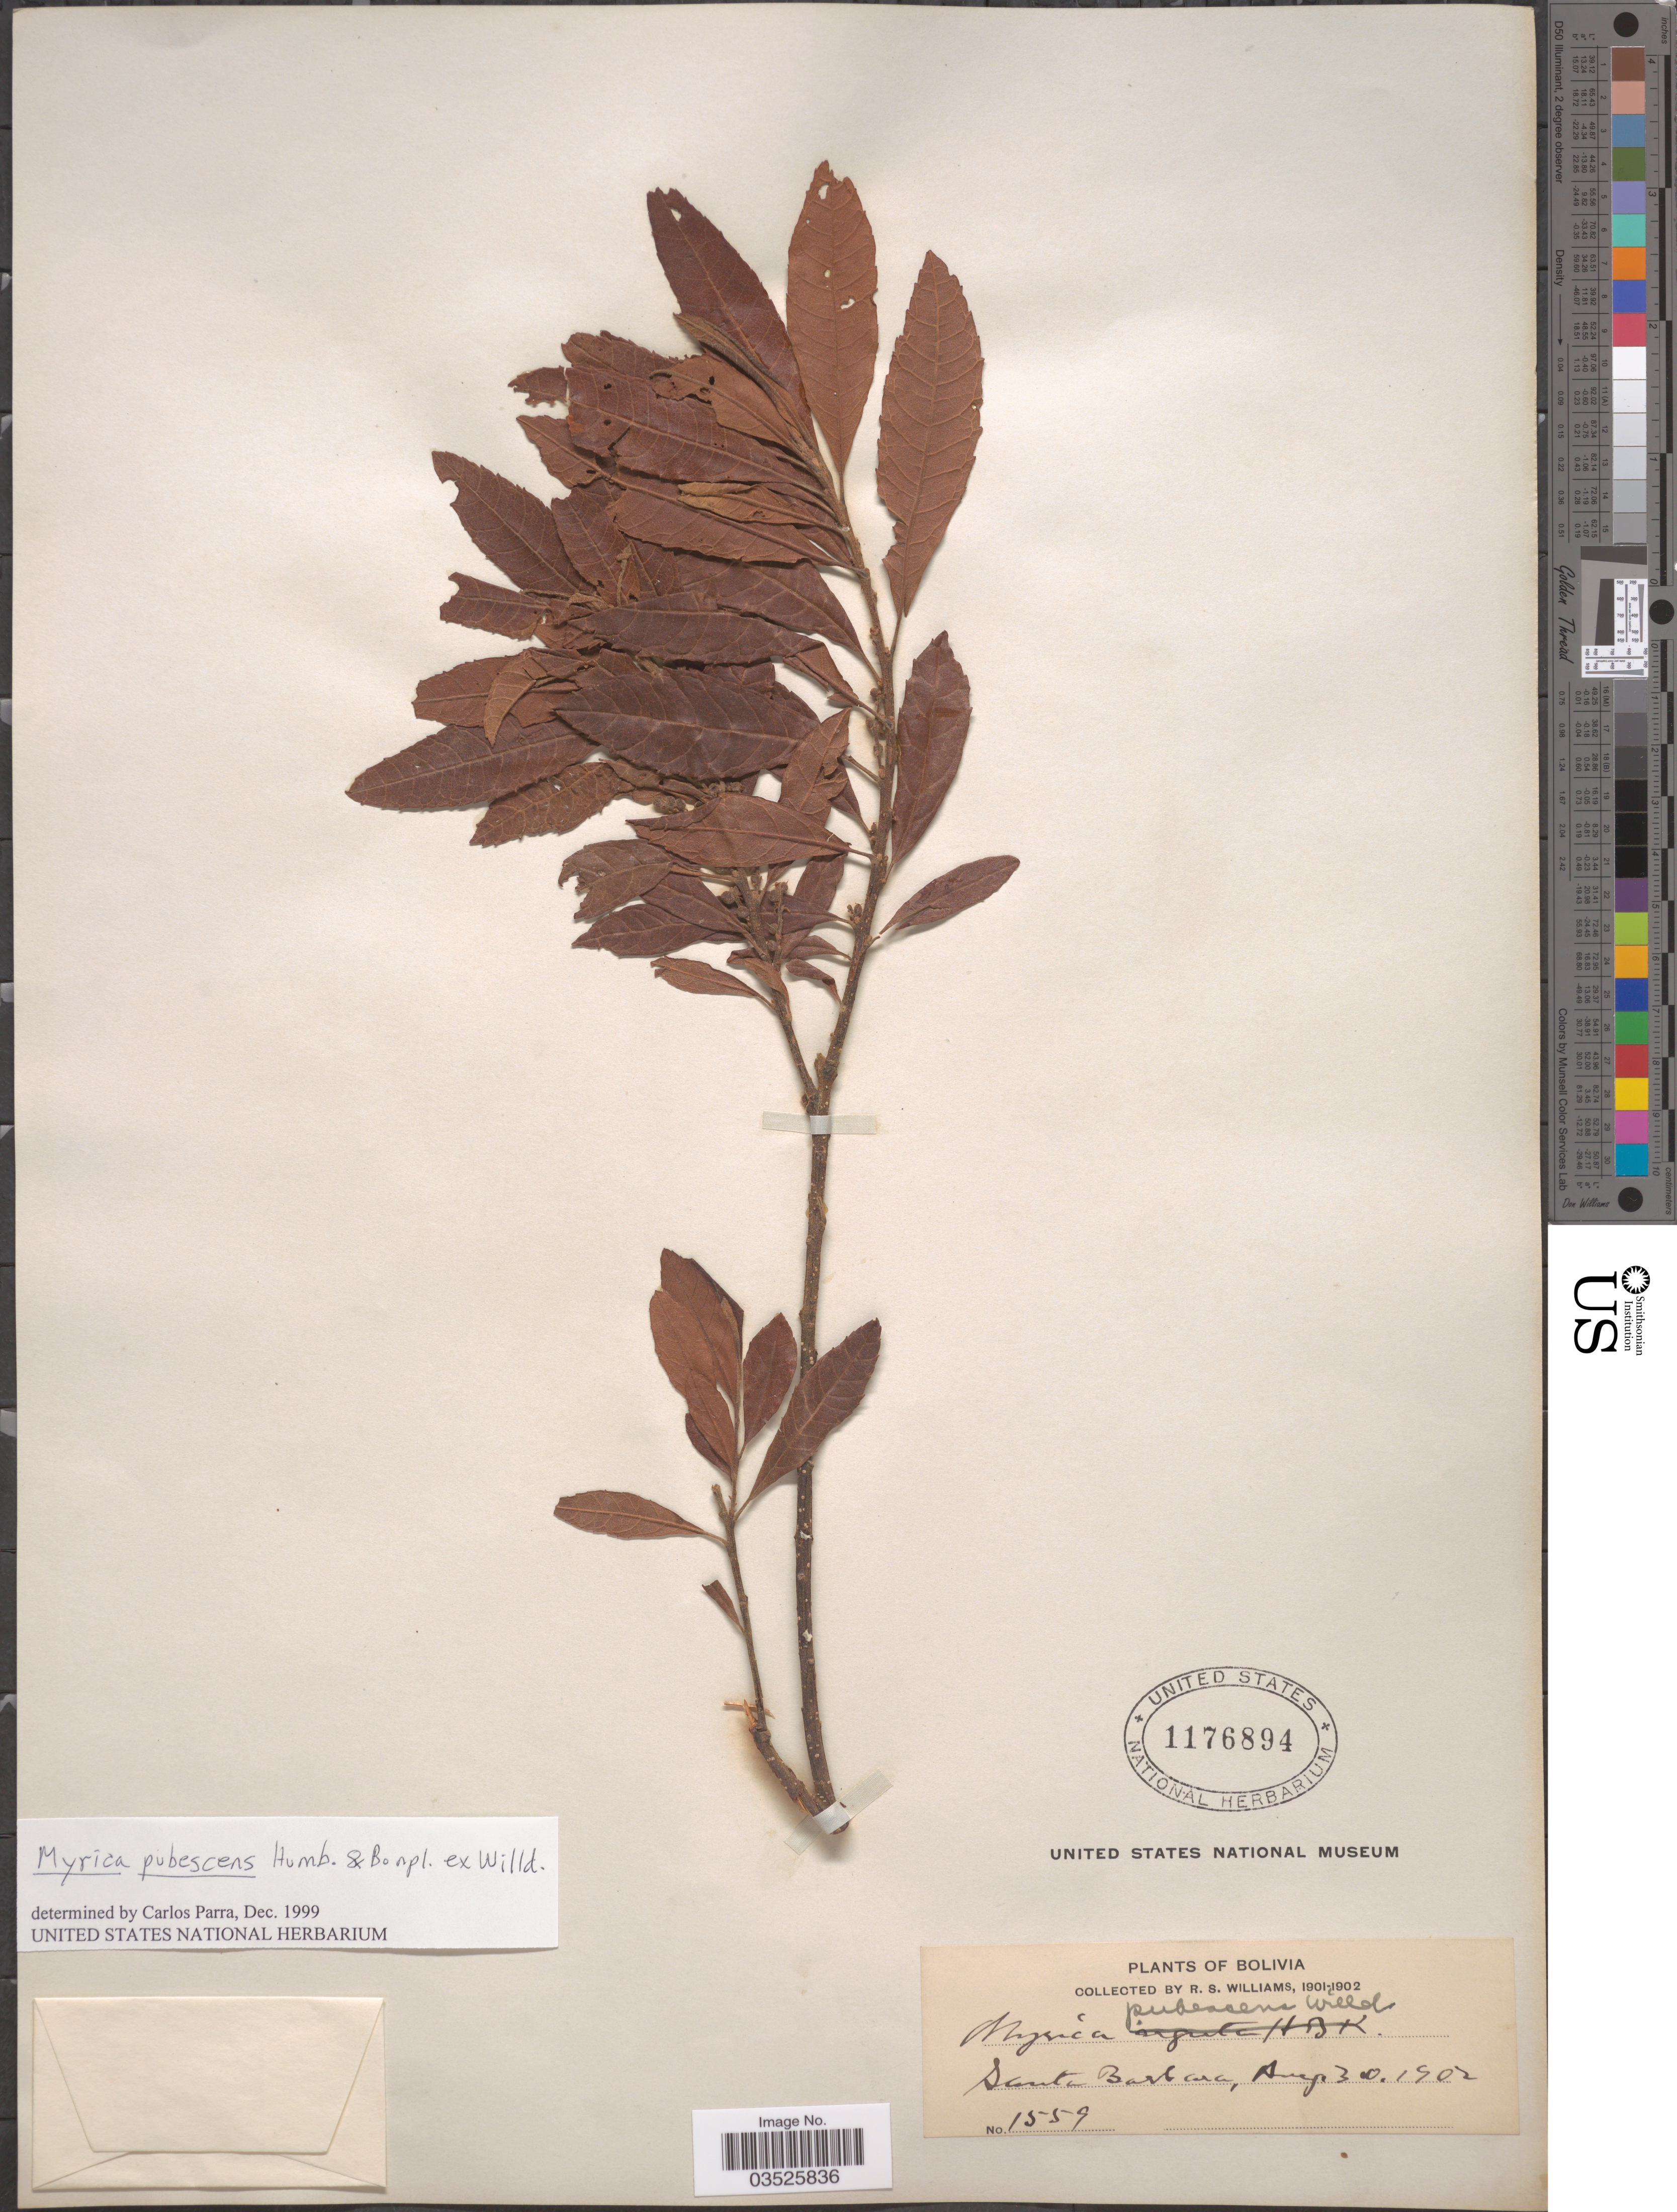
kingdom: Plantae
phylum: Tracheophyta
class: Magnoliopsida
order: Fagales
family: Myricaceae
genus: Morella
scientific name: Morella pubescens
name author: (Humb. & Bonpl. ex Willd.) Wilbur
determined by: Strong, M. T., (US), Smithsonian Institution - National Museum of Natural History (UNITED STATES)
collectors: R. S. Williams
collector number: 1559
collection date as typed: Aug. 30, '02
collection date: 1902-08-30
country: Bolivia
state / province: La Paz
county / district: Franz Tamayo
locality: Santa Barbara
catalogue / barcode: US 1176894